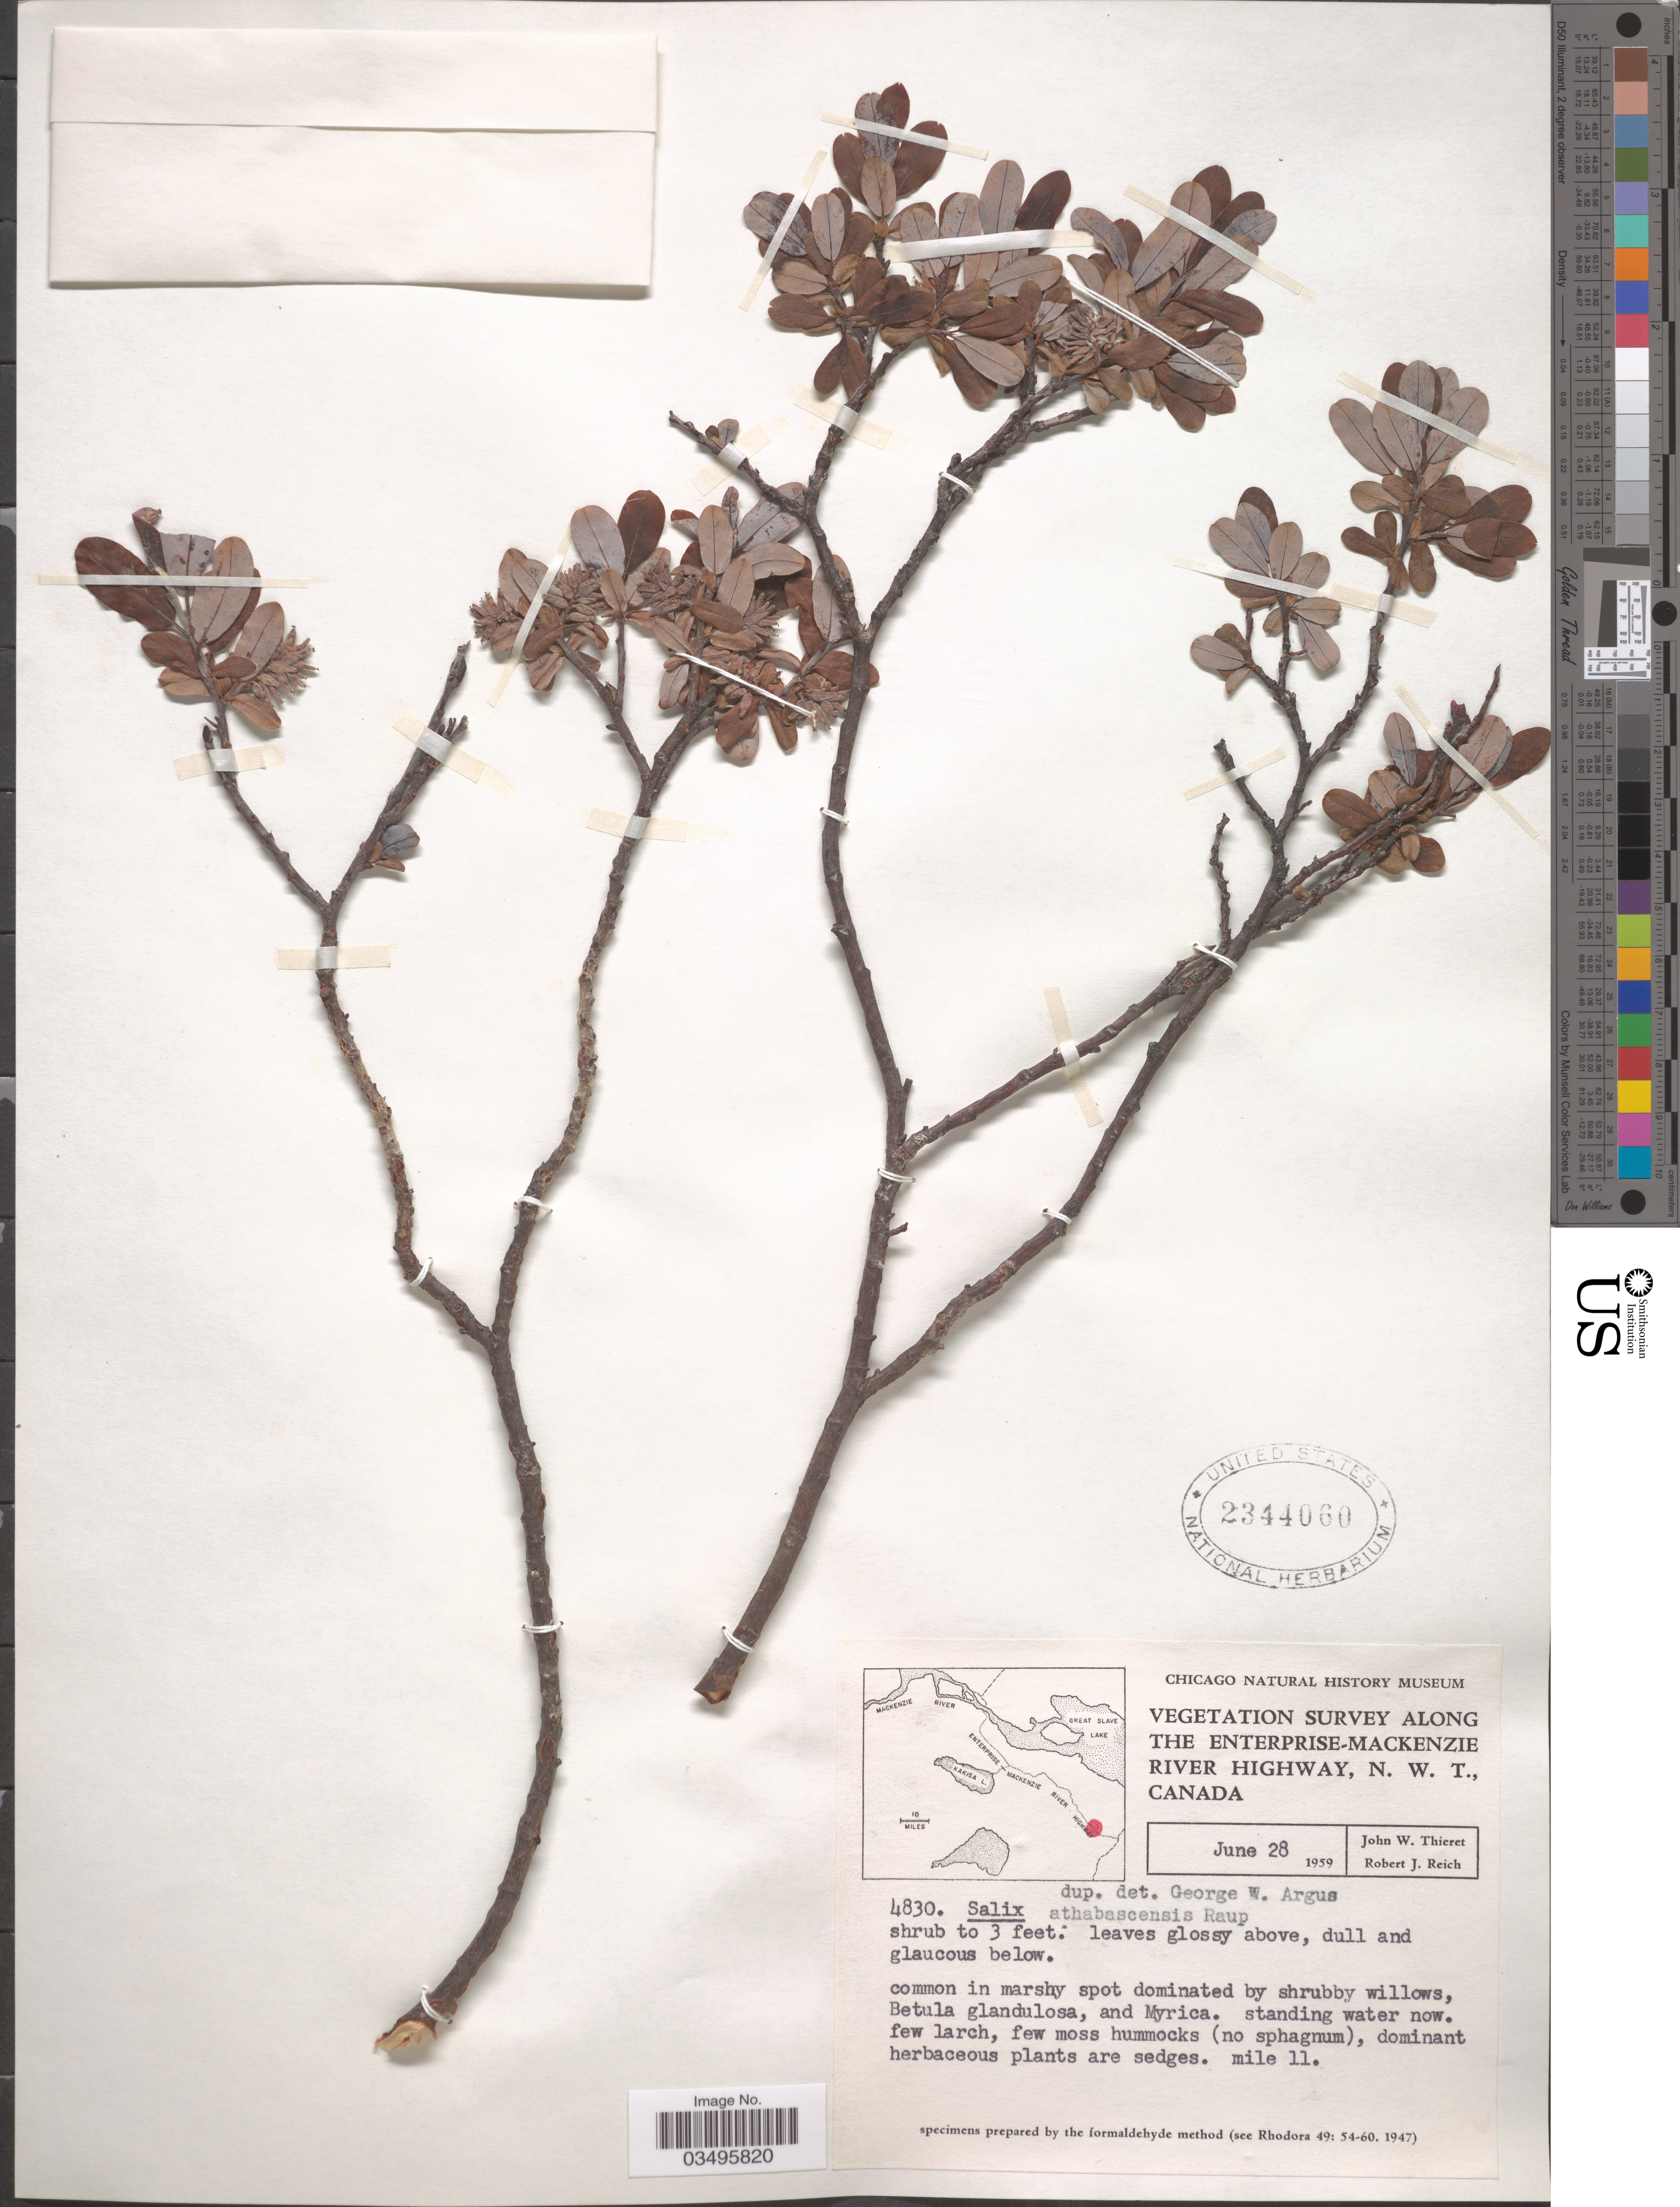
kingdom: Plantae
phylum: Tracheophyta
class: Magnoliopsida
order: Malpighiales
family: Salicaceae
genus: Salix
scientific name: Salix athabascensis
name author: Raup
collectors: J. W. Thieret & R. Reich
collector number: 4830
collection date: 1959-06-28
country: Canada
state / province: Northwest Territories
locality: Along the Enterprise-Mackenzie River Highway. Mile 11.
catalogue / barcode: US 2344060